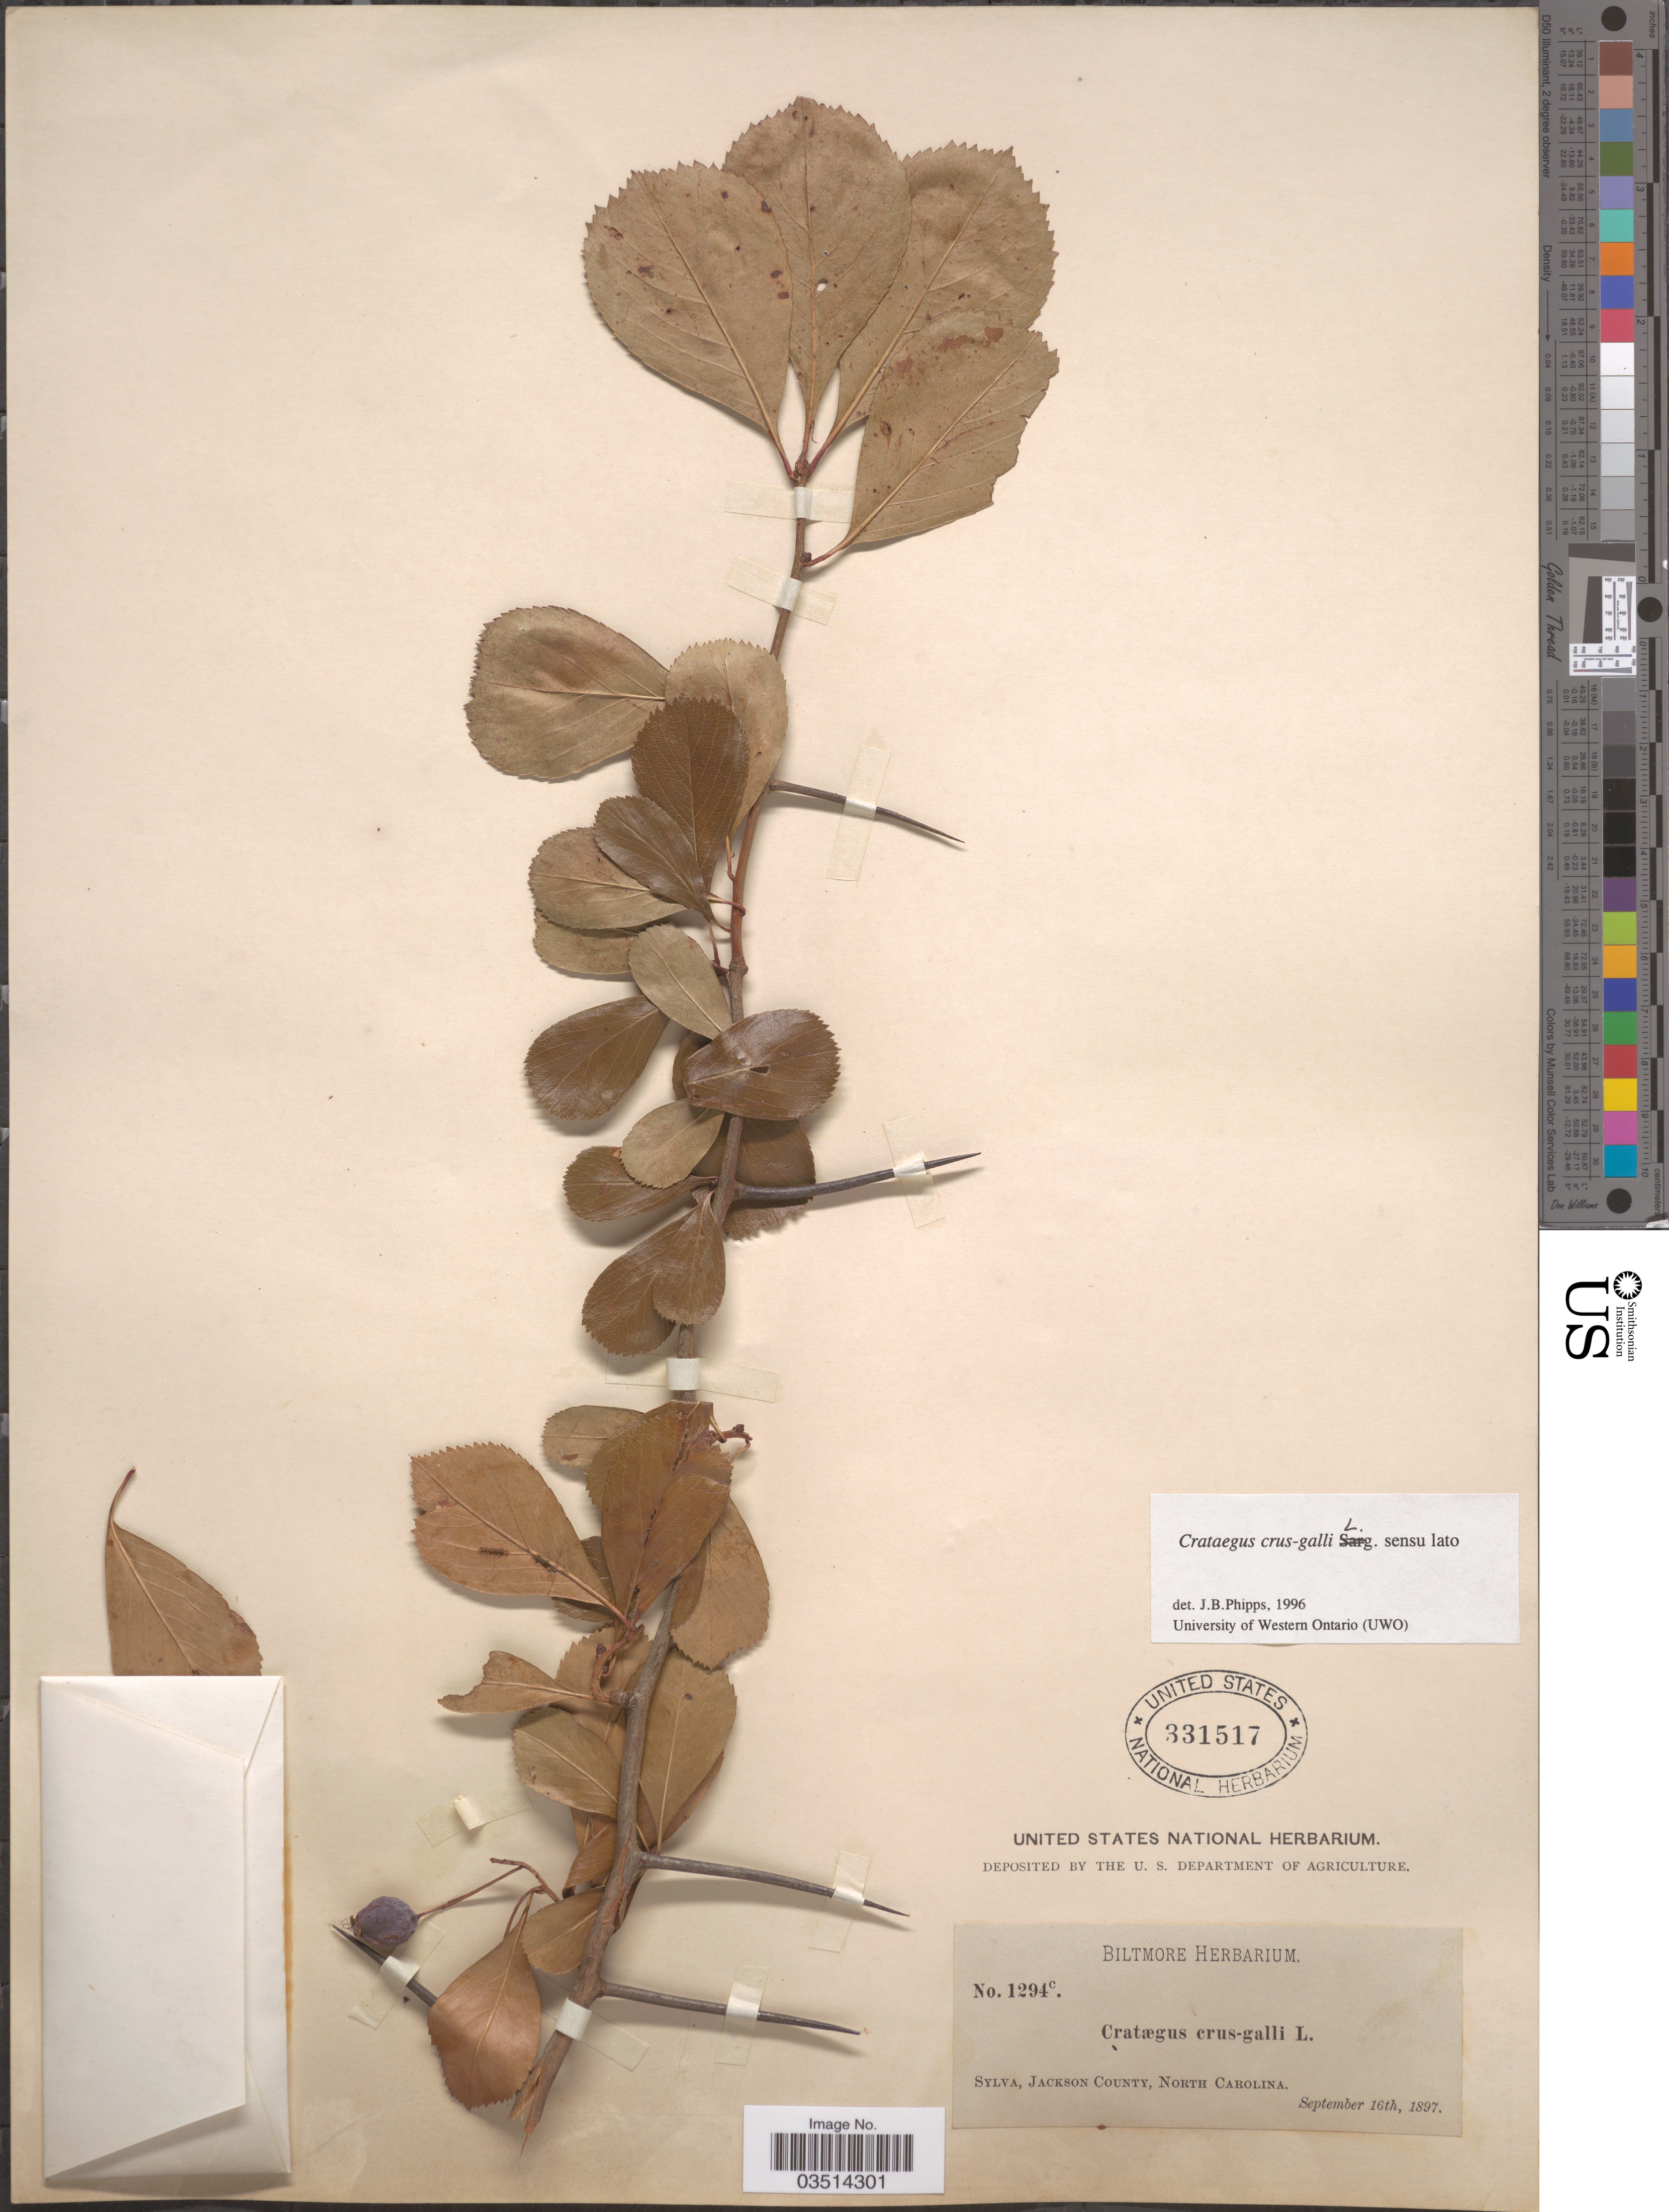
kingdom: Plantae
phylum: Tracheophyta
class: Magnoliopsida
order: Rosales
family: Rosaceae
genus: Crataegus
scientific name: Crataegus crus-galli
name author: L.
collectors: ex herb. Biltmore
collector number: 1294c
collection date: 1897-09-16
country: United States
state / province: North Carolina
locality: Sylva, Jackson County.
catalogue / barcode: US 331517